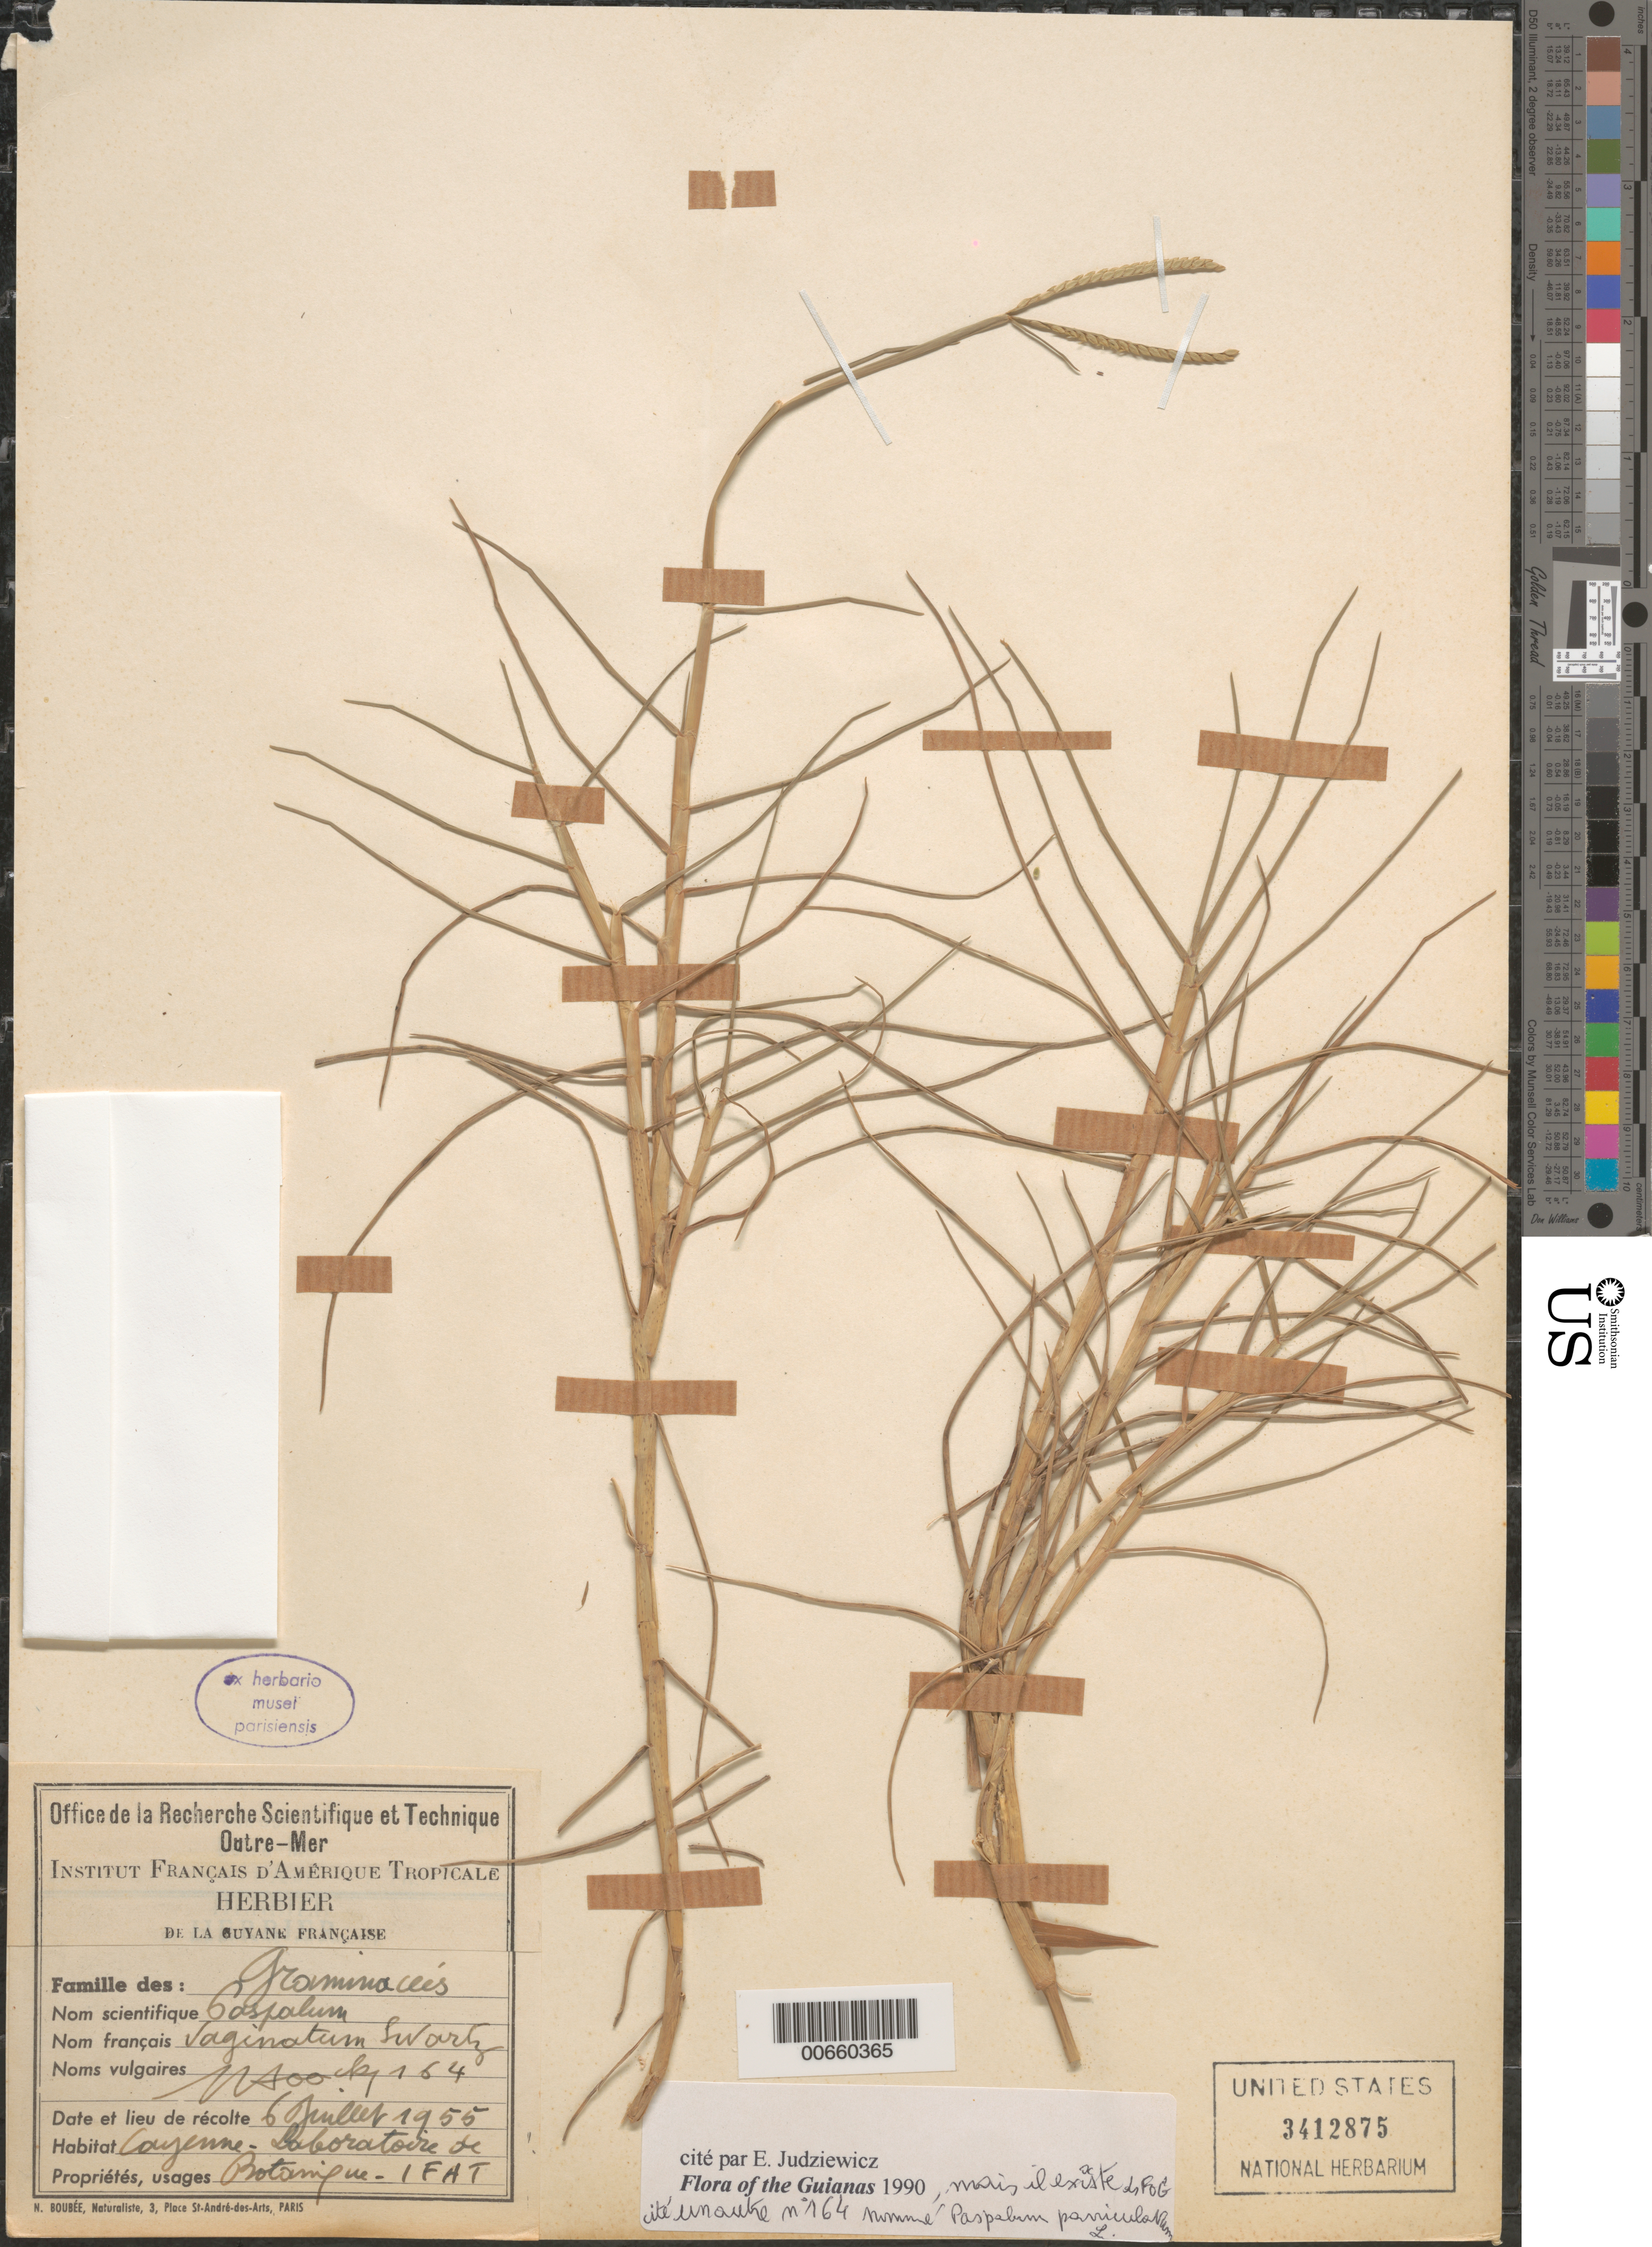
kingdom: Plantae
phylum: Tracheophyta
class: Liliopsida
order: Poales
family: Poaceae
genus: Paspalum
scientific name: Paspalum vaginatum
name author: Sw.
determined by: Judziewicz, E. J.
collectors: J. Hoock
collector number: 164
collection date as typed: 6-Jul-55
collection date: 1955-07-06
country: French Guiana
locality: Laboratoire de Botanique, IFAT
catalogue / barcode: US 3412875